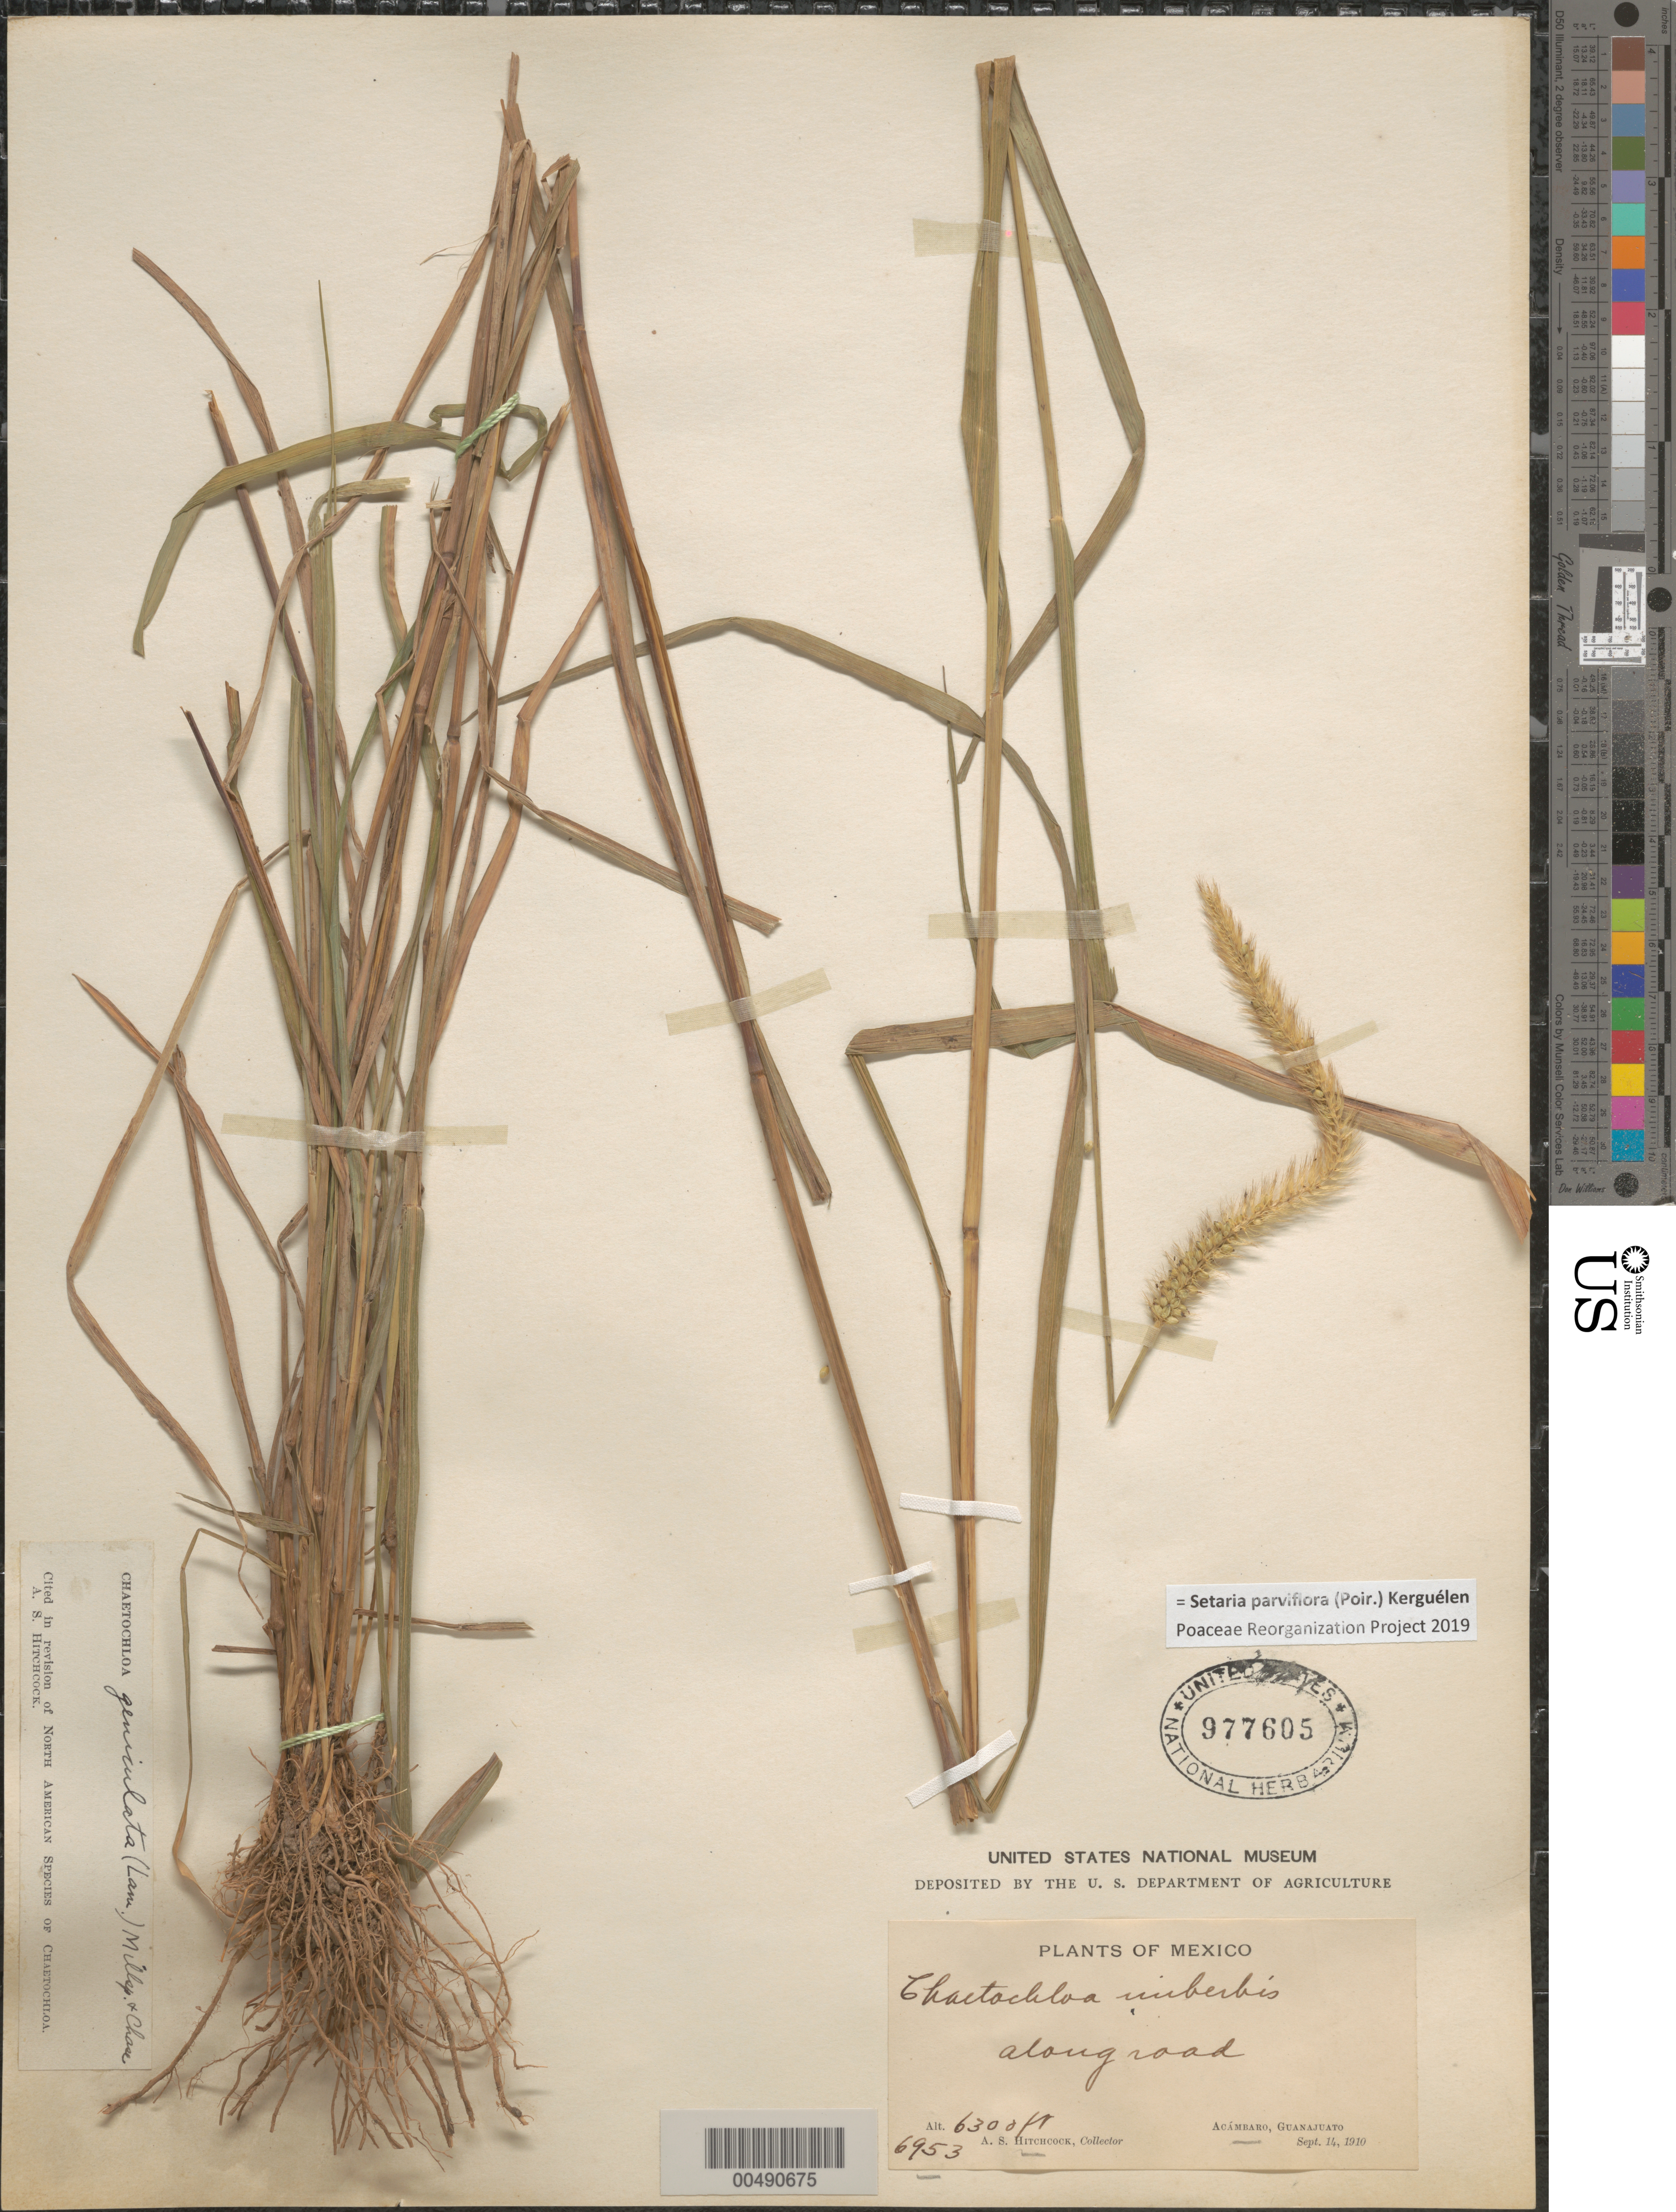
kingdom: Plantae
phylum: Tracheophyta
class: Liliopsida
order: Poales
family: Poaceae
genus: Setaria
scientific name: Setaria parviflora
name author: (Poir.) Kerguélen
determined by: Poaceae Reorganization Project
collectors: A. S. Hitchcock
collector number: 6953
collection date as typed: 14 Sep 1910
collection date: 1910-09-14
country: Mexico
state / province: Guanajuato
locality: Acámbaro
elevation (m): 1920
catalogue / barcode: US 977605